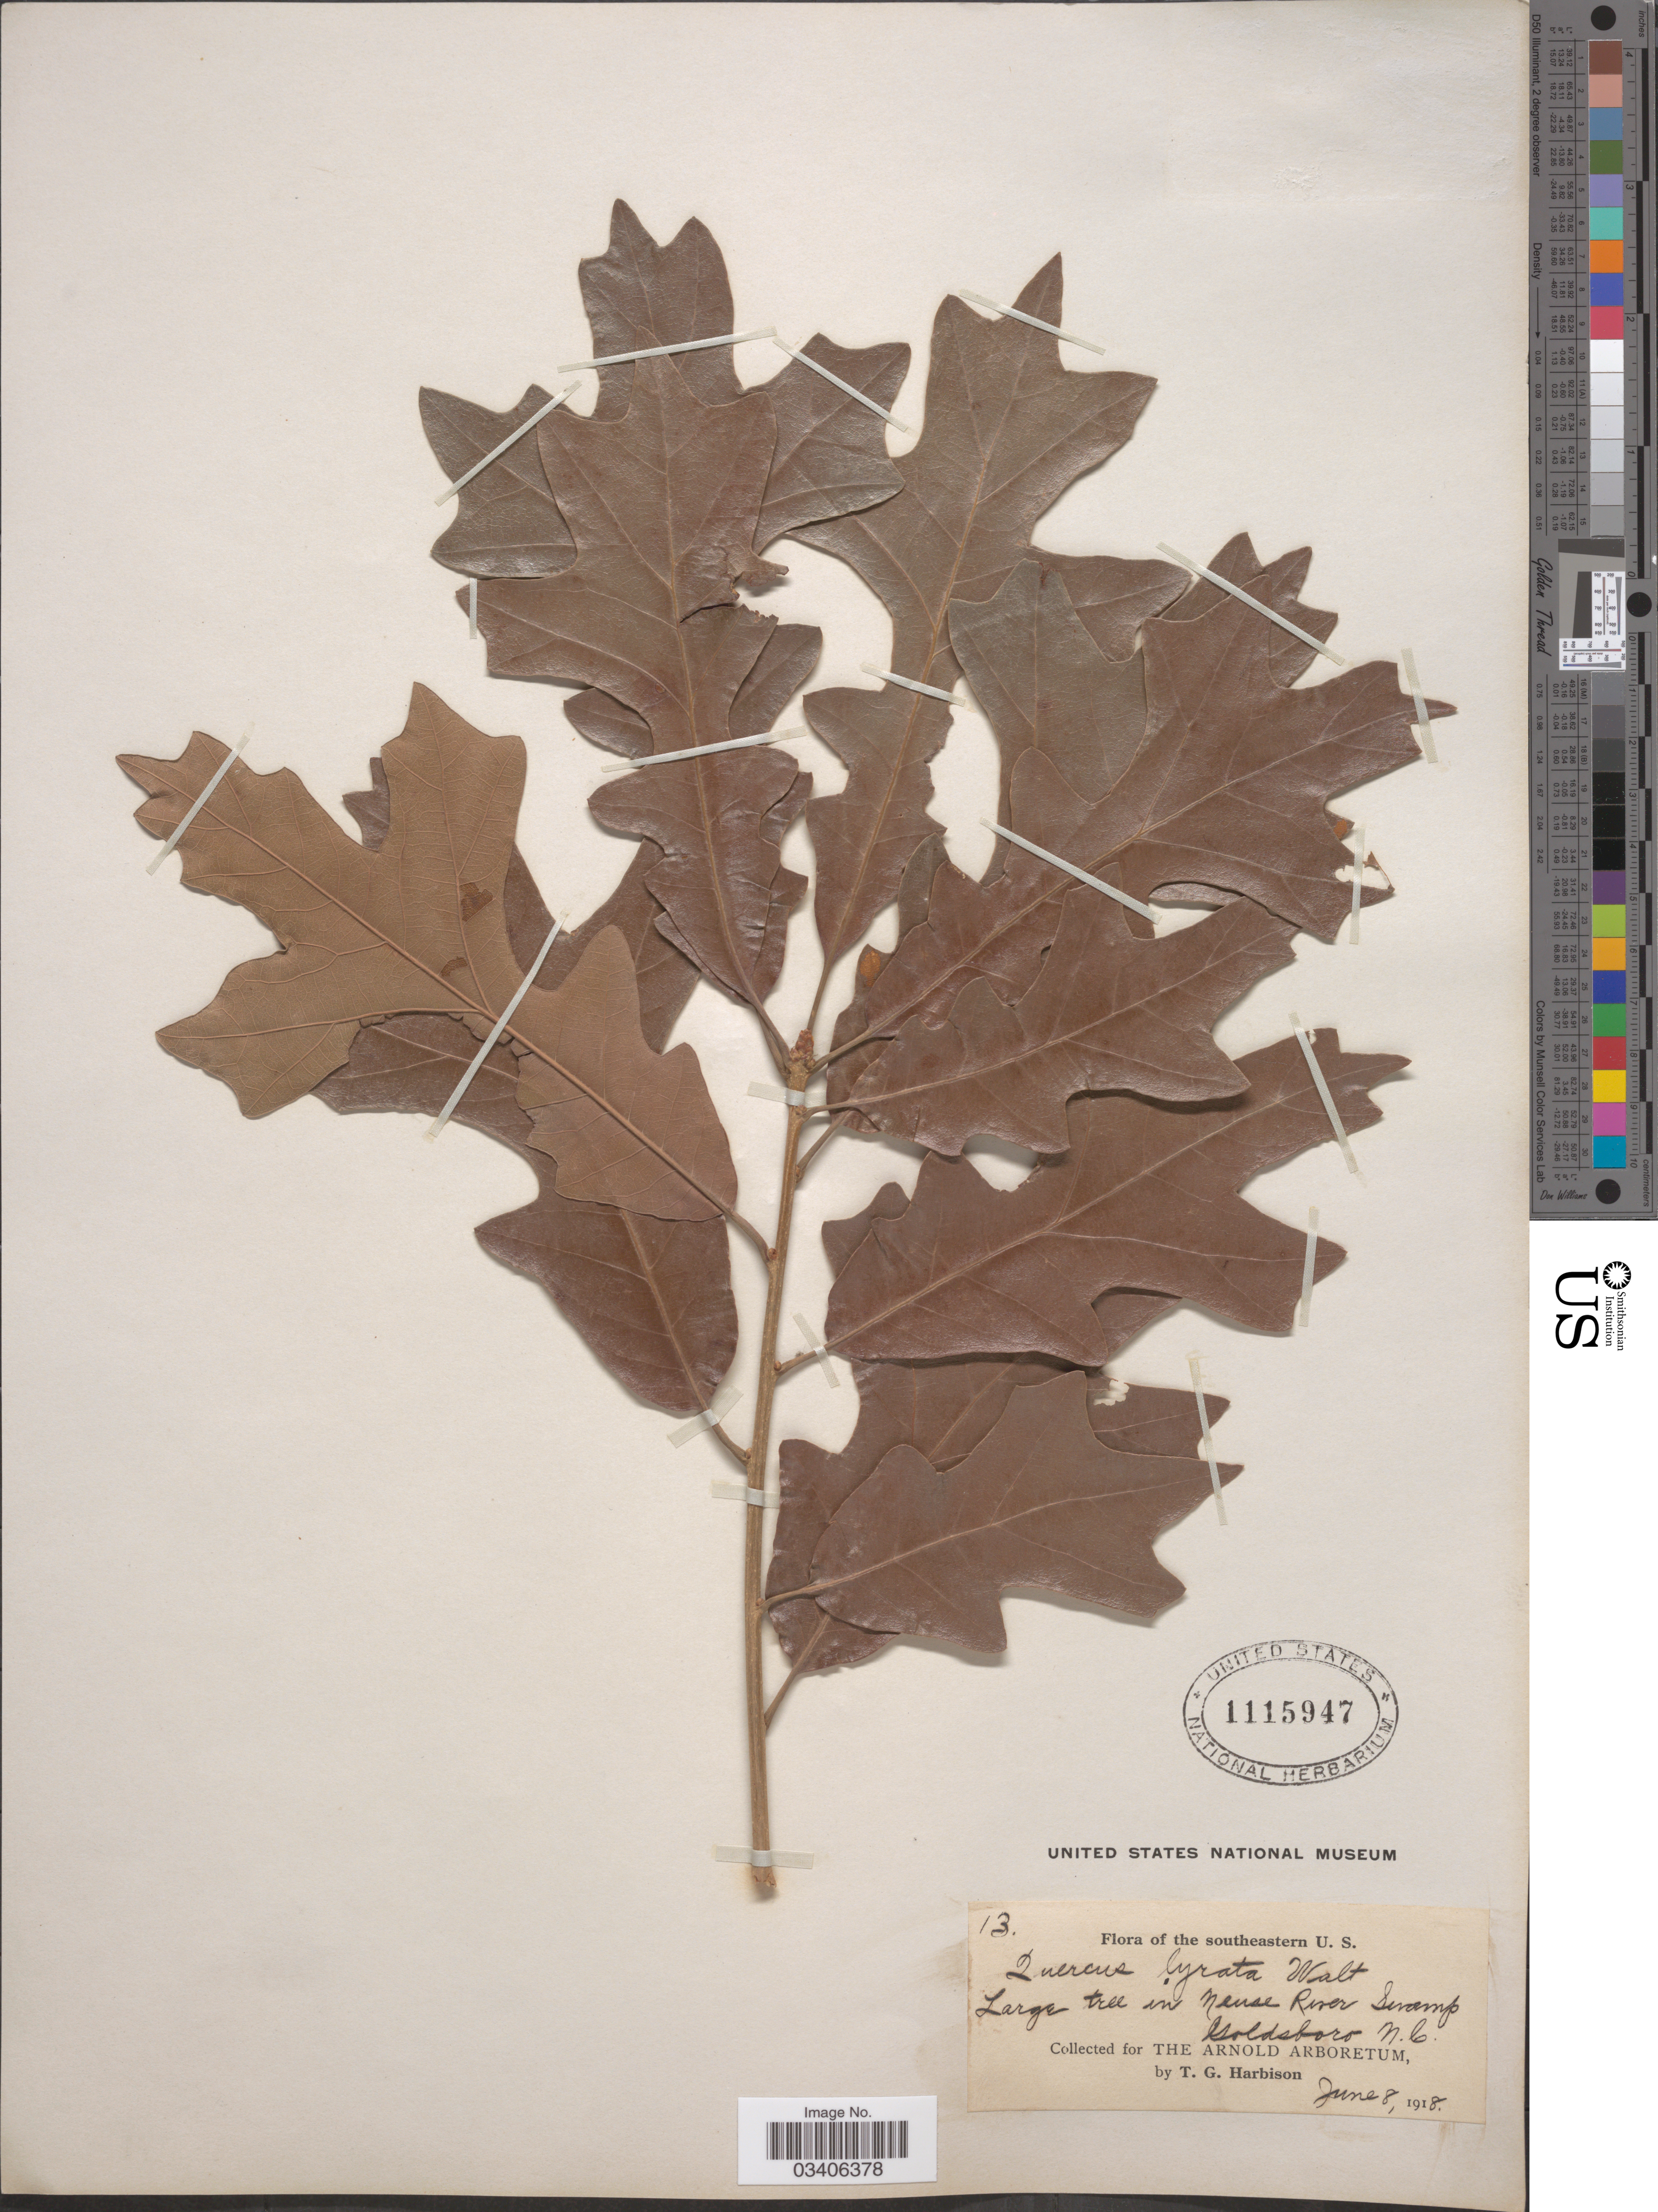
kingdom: Plantae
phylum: Tracheophyta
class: Magnoliopsida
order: Fagales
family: Fagaceae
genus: Quercus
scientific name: Quercus lyrata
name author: Walter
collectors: T. Harbison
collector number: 13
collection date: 1918-06-08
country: United States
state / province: North Carolina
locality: The southeastern U. S. In Neuse River Swamp. Goldsboro.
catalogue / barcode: US 1115947